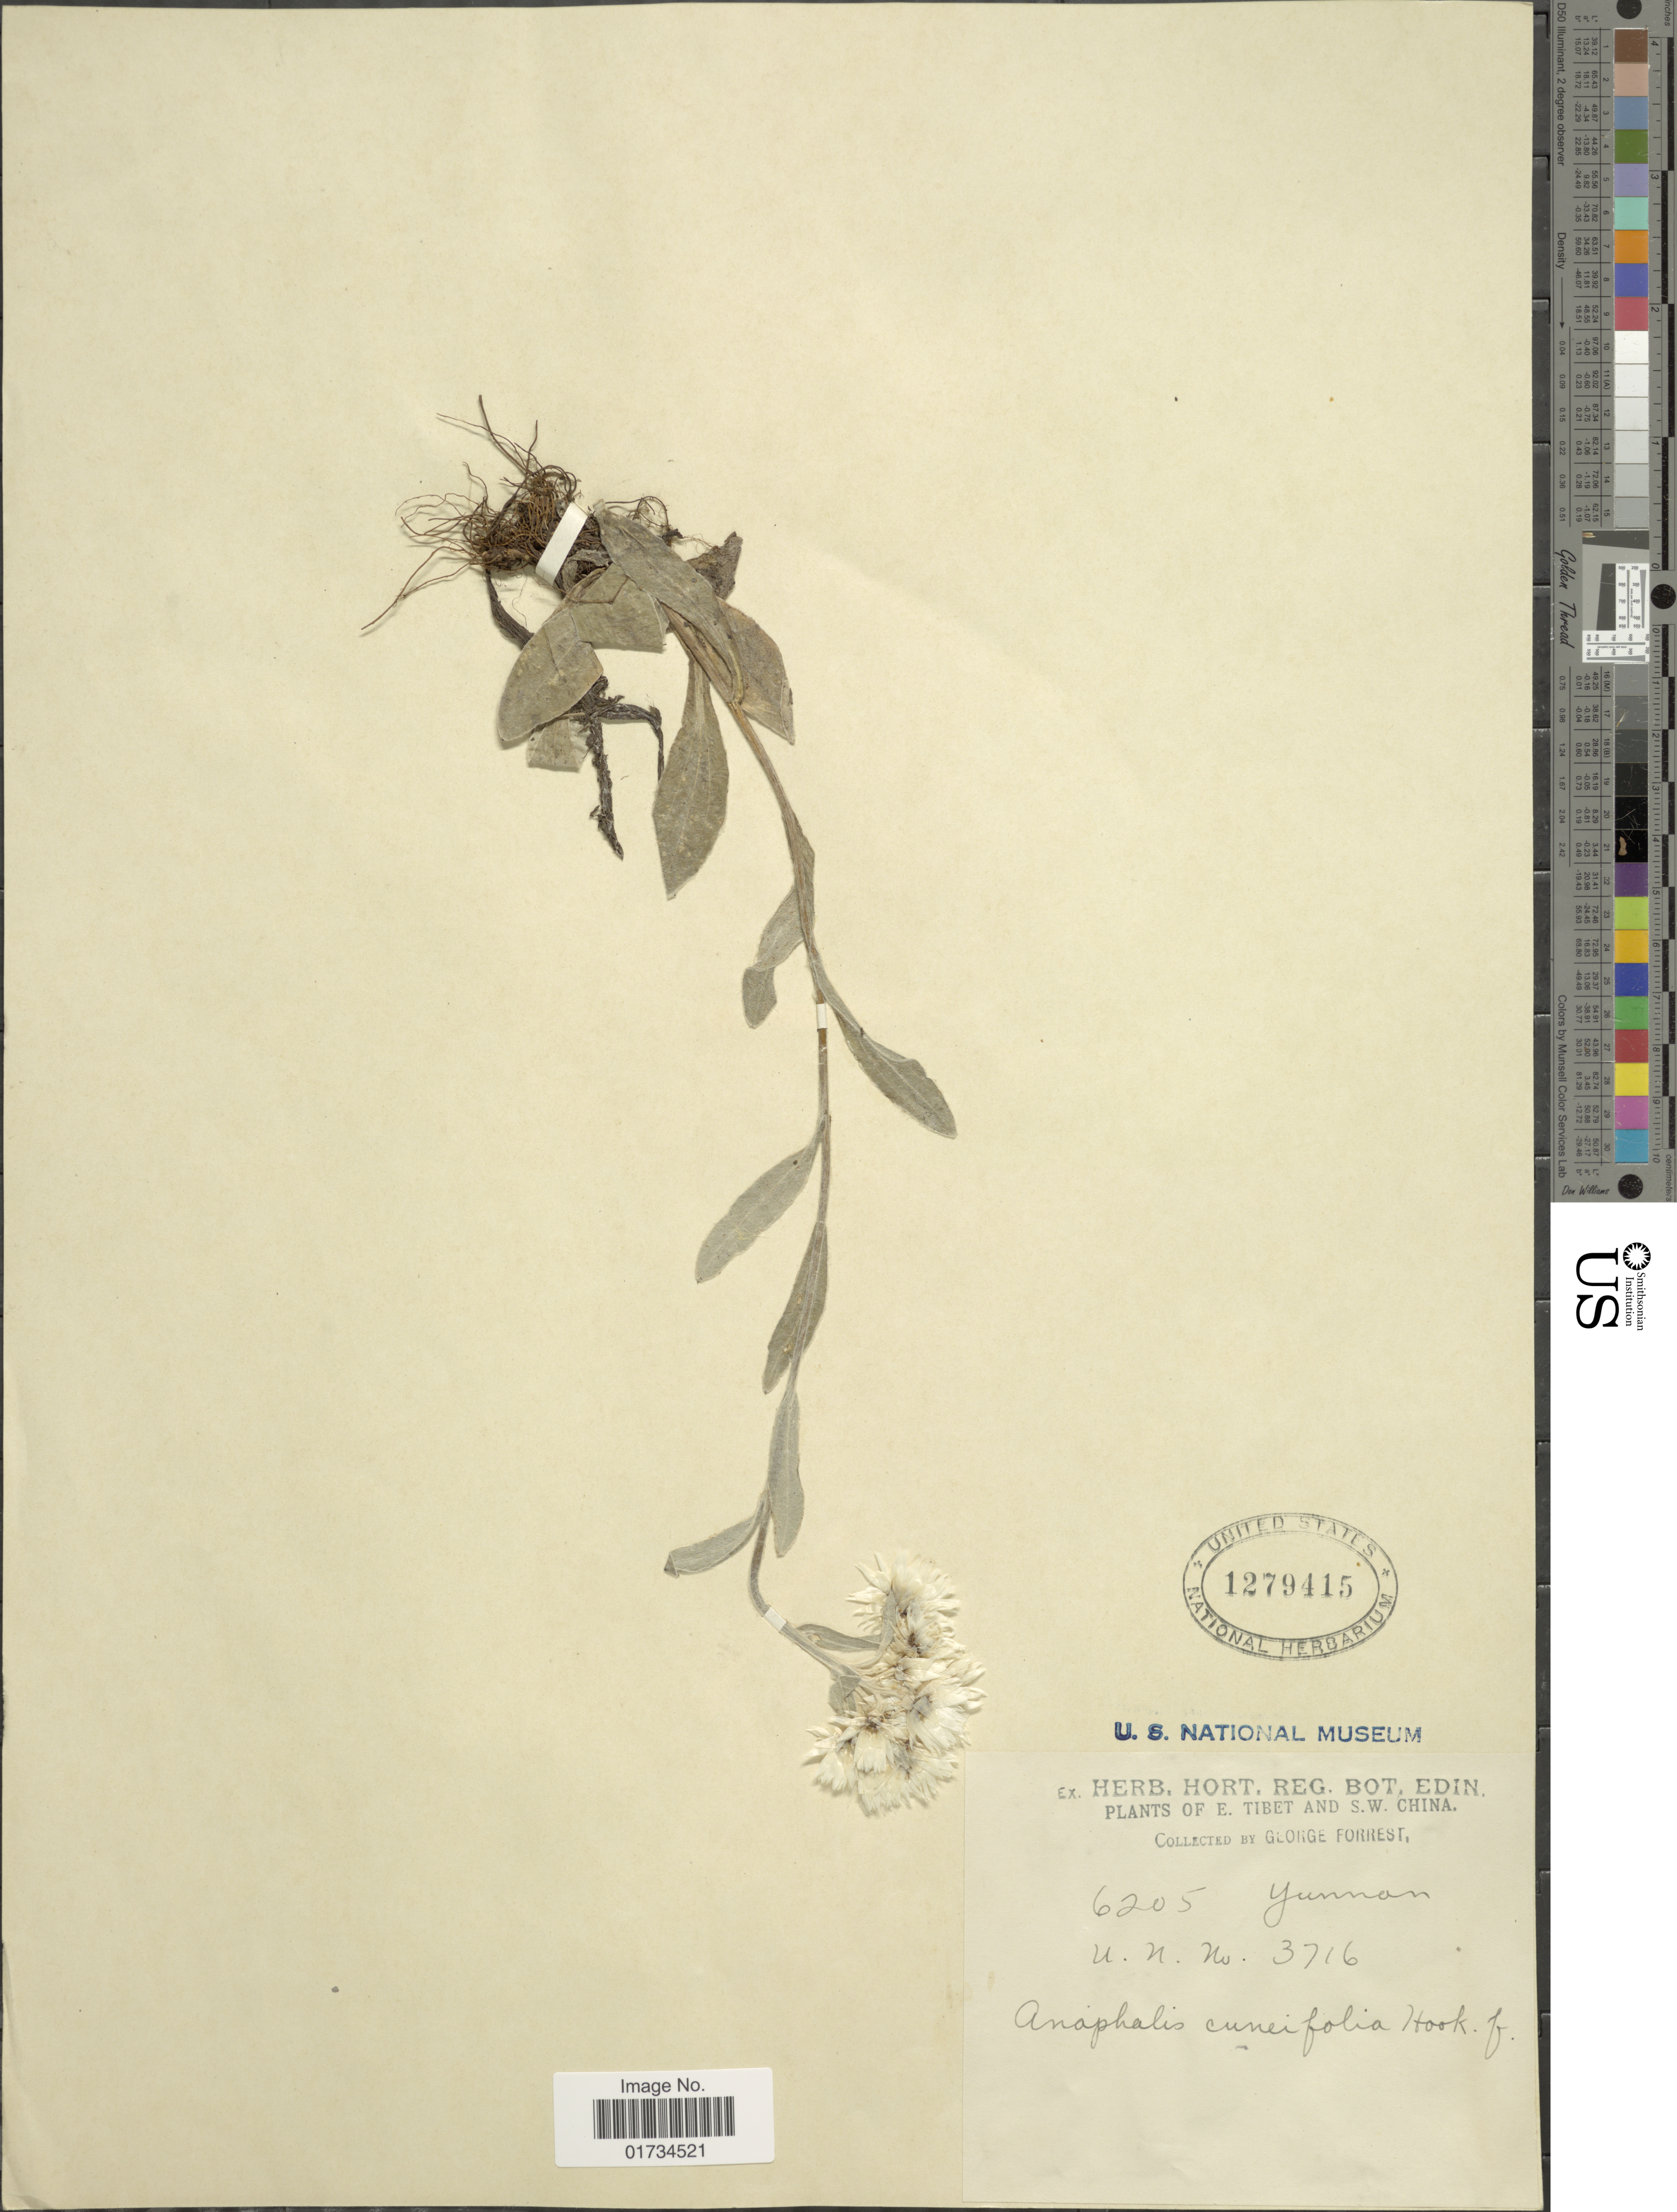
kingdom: Plantae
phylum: Tracheophyta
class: Magnoliopsida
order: Asterales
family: Asteraceae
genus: Anaphalis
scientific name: Anaphalis cuneifolia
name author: Hook. f.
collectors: G. Forrest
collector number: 6205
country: China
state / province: Yunnan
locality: Yunnan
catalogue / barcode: US 1279415